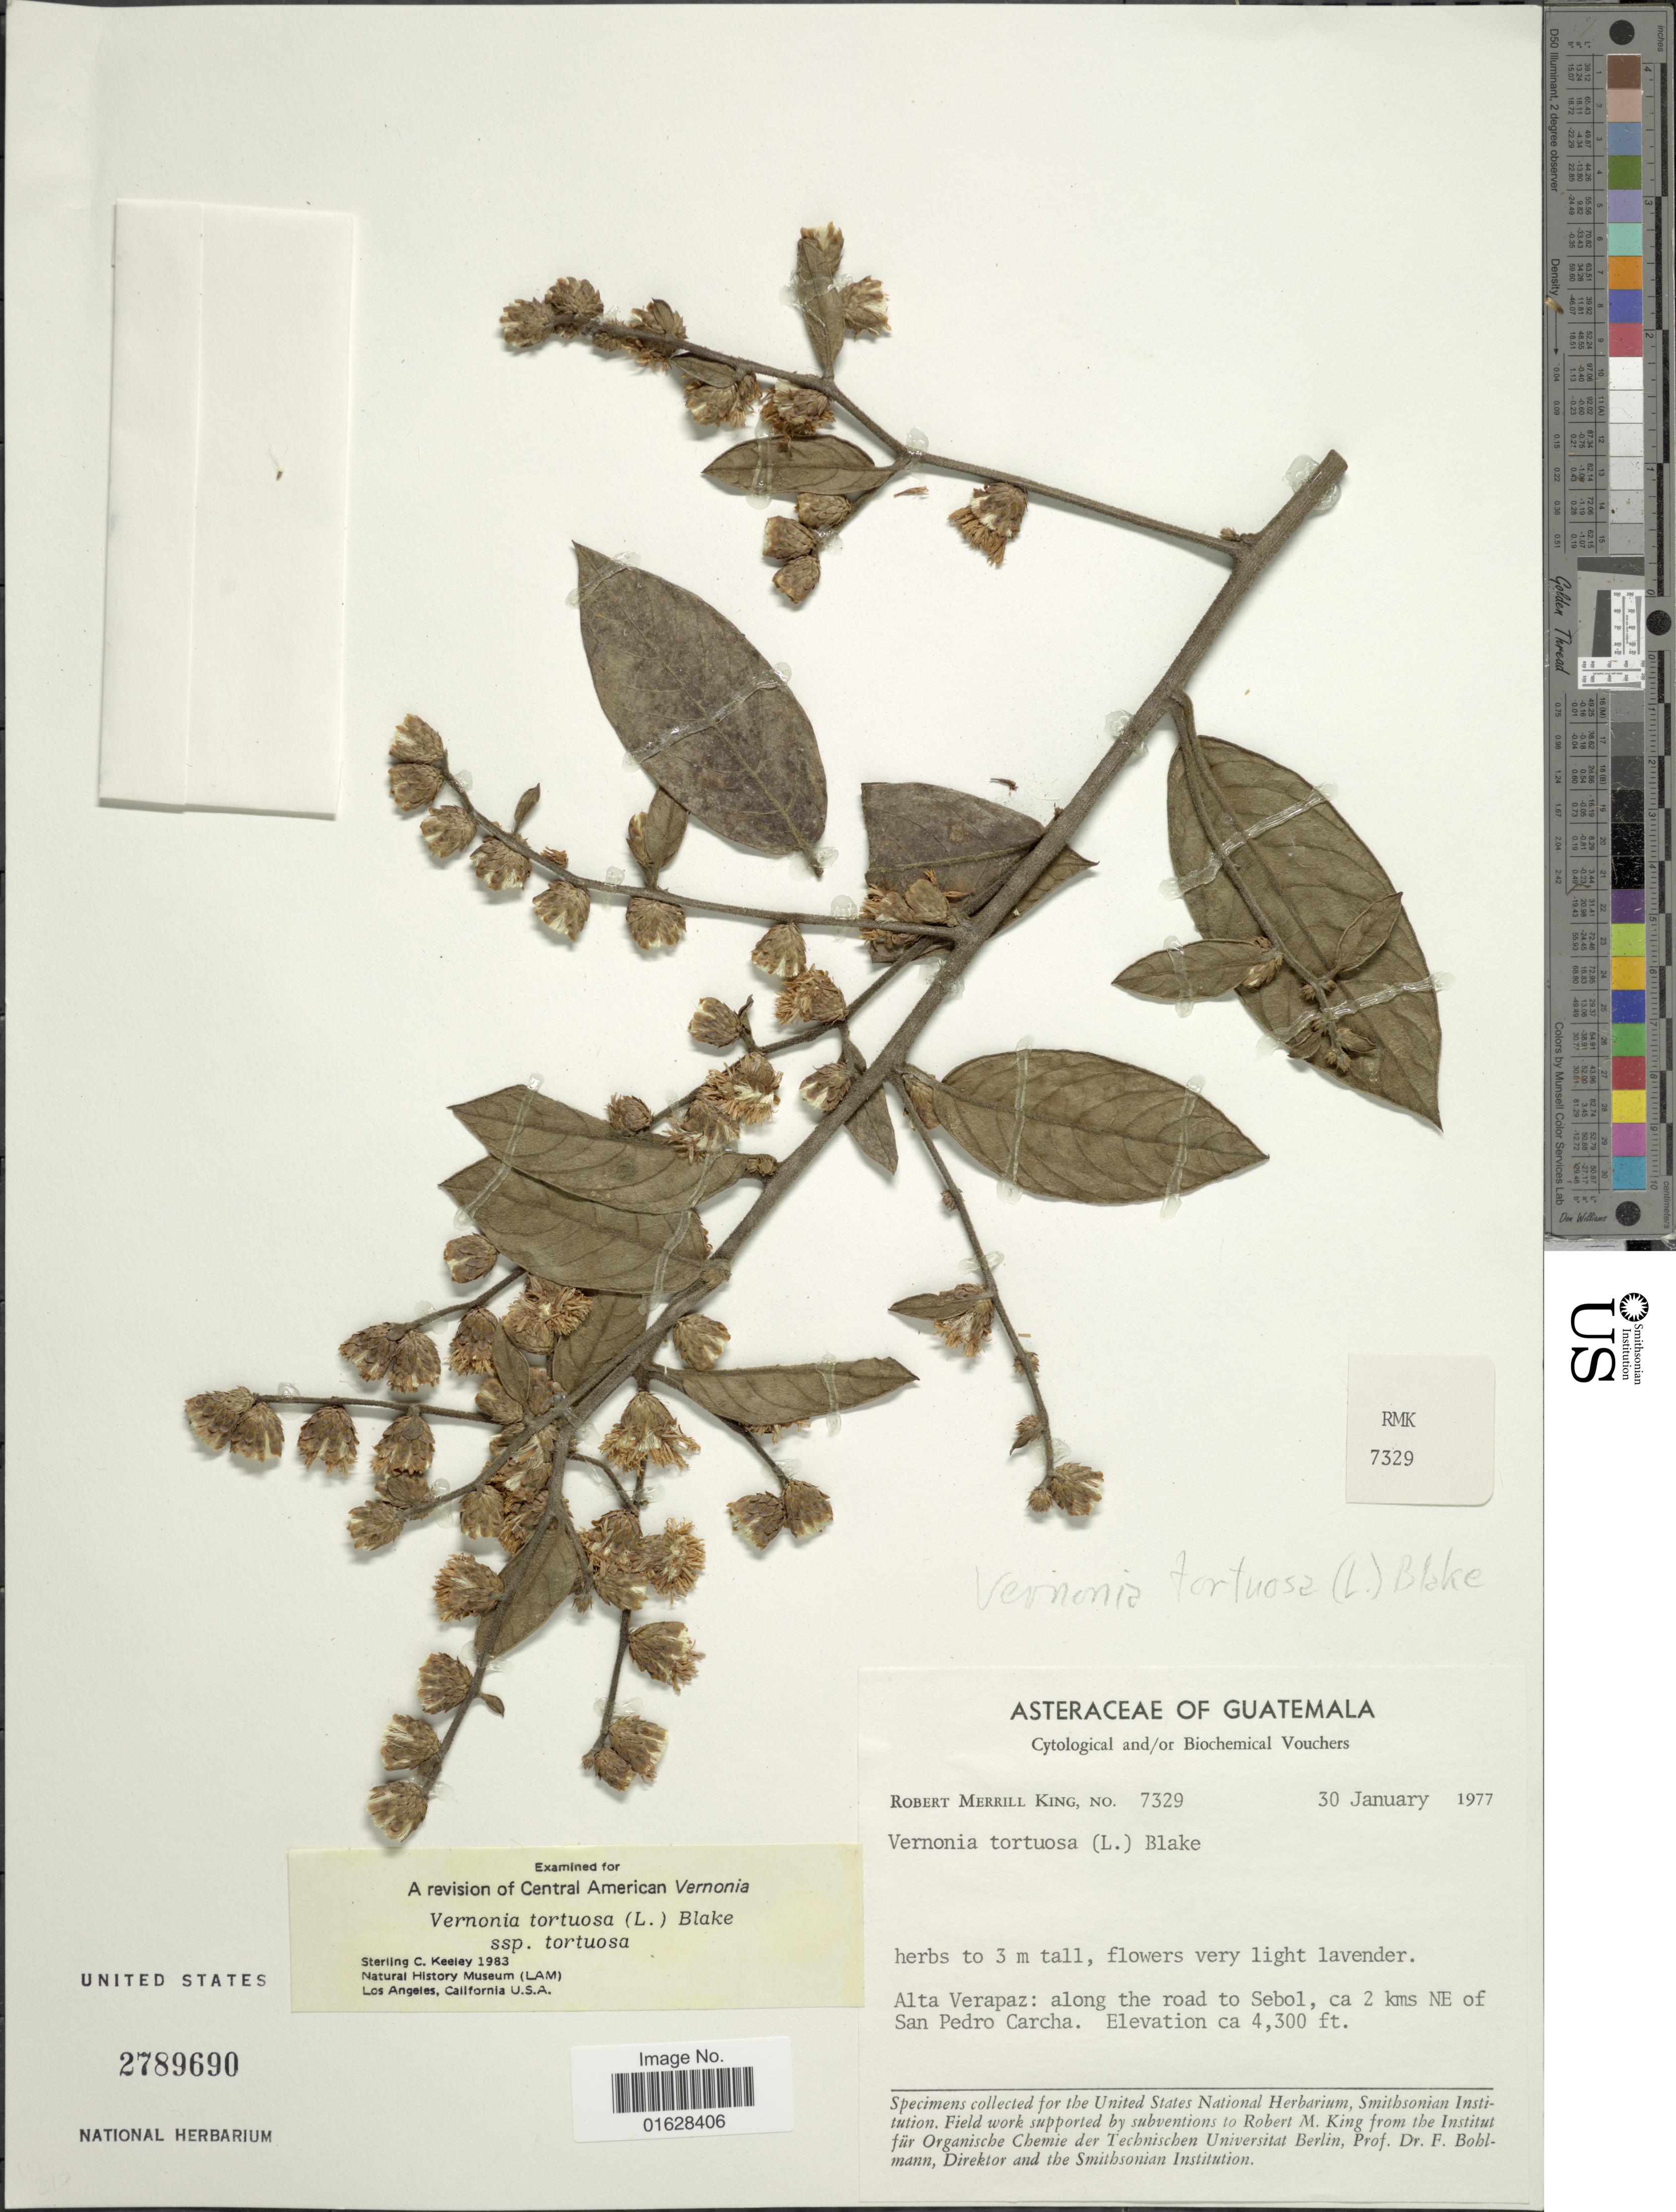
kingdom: Plantae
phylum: Tracheophyta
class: Magnoliopsida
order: Asterales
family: Asteraceae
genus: Lepidaploa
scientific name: Lepidaploa tortuosa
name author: (L.) H. Rob.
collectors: R. M. King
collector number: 7329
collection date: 1977-01-30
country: Guatemala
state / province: Alta Verapaz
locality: Asteraceae of Guatemala, Alta Verapaz, along the road to Sebol, ca 2 kms NE of San Pedro Carcha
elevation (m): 1311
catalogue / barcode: US 2789690